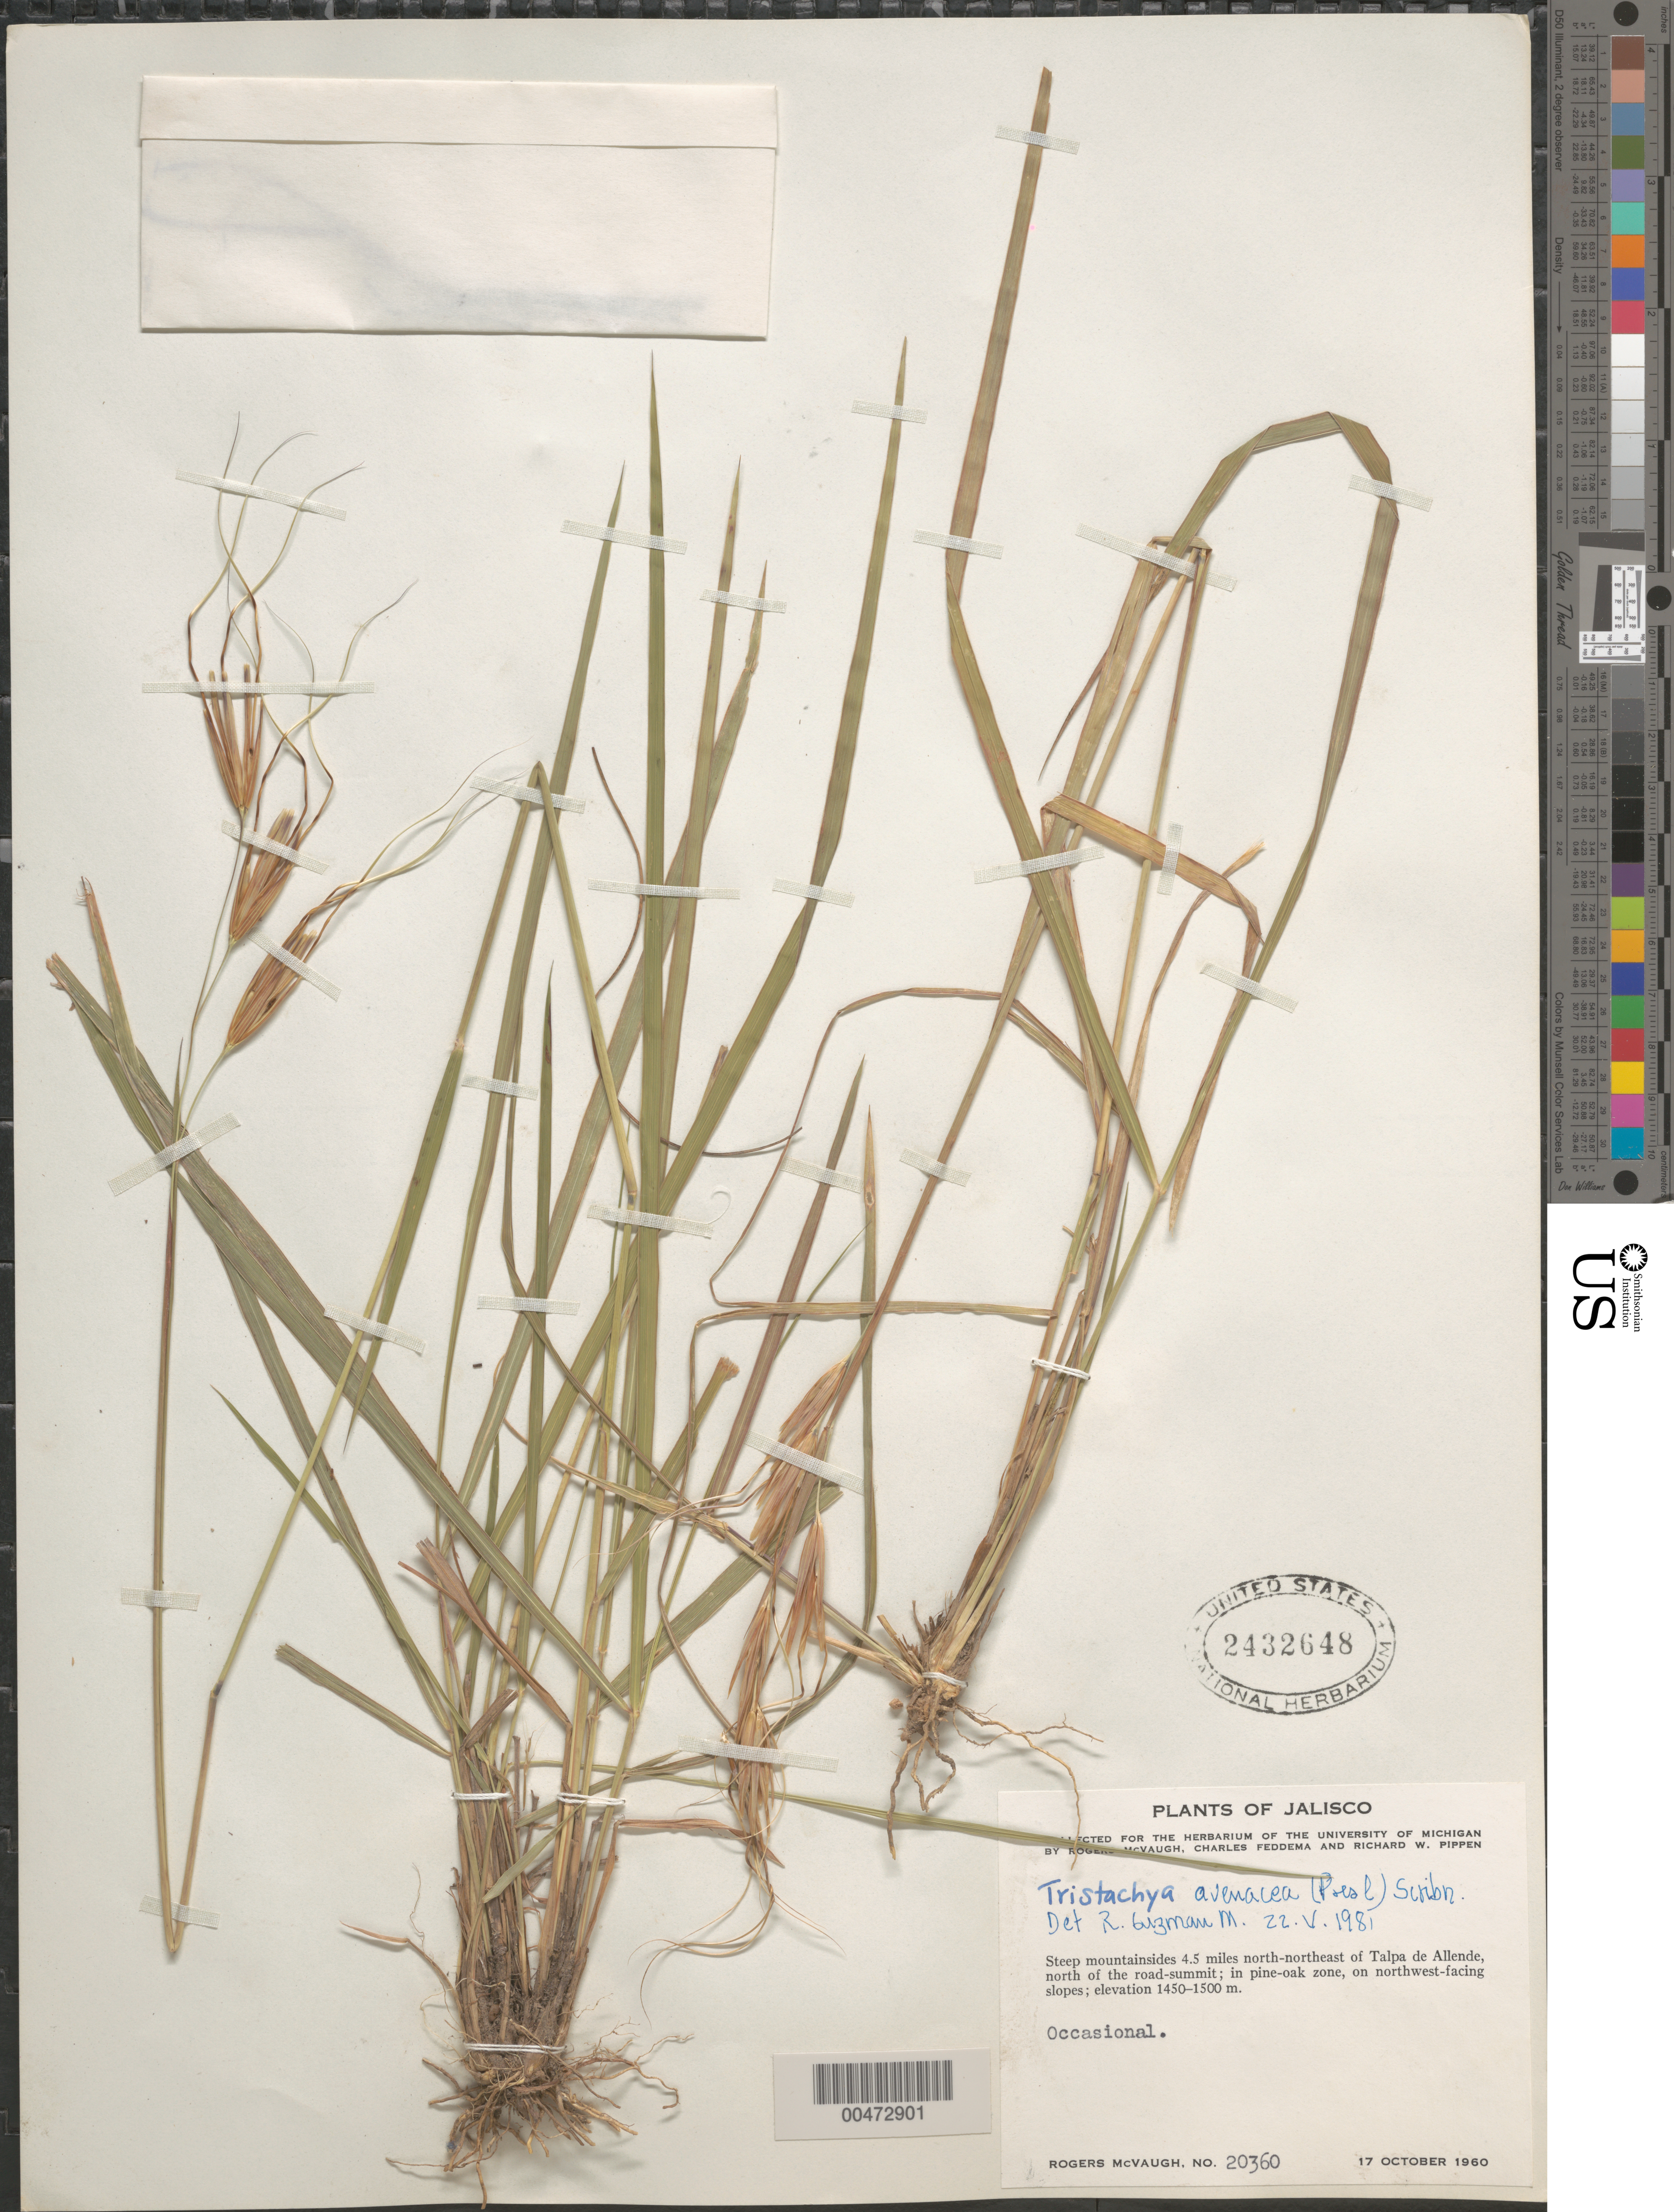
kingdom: Plantae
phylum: Tracheophyta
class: Liliopsida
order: Poales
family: Poaceae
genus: Tristachya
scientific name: Tristachya avenacea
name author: Scribn. & Merr.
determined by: Guzm n-M., R.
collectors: R. McVaugh, C. Feddema & R. W. Pippen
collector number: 20360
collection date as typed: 17 Oct 1960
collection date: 1960-10-17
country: Mexico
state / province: Jalisco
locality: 4.5 mi NNE of Talpa de Allende, N of the road-summit, on NW-facing slopes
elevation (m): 1450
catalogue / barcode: US 2432648